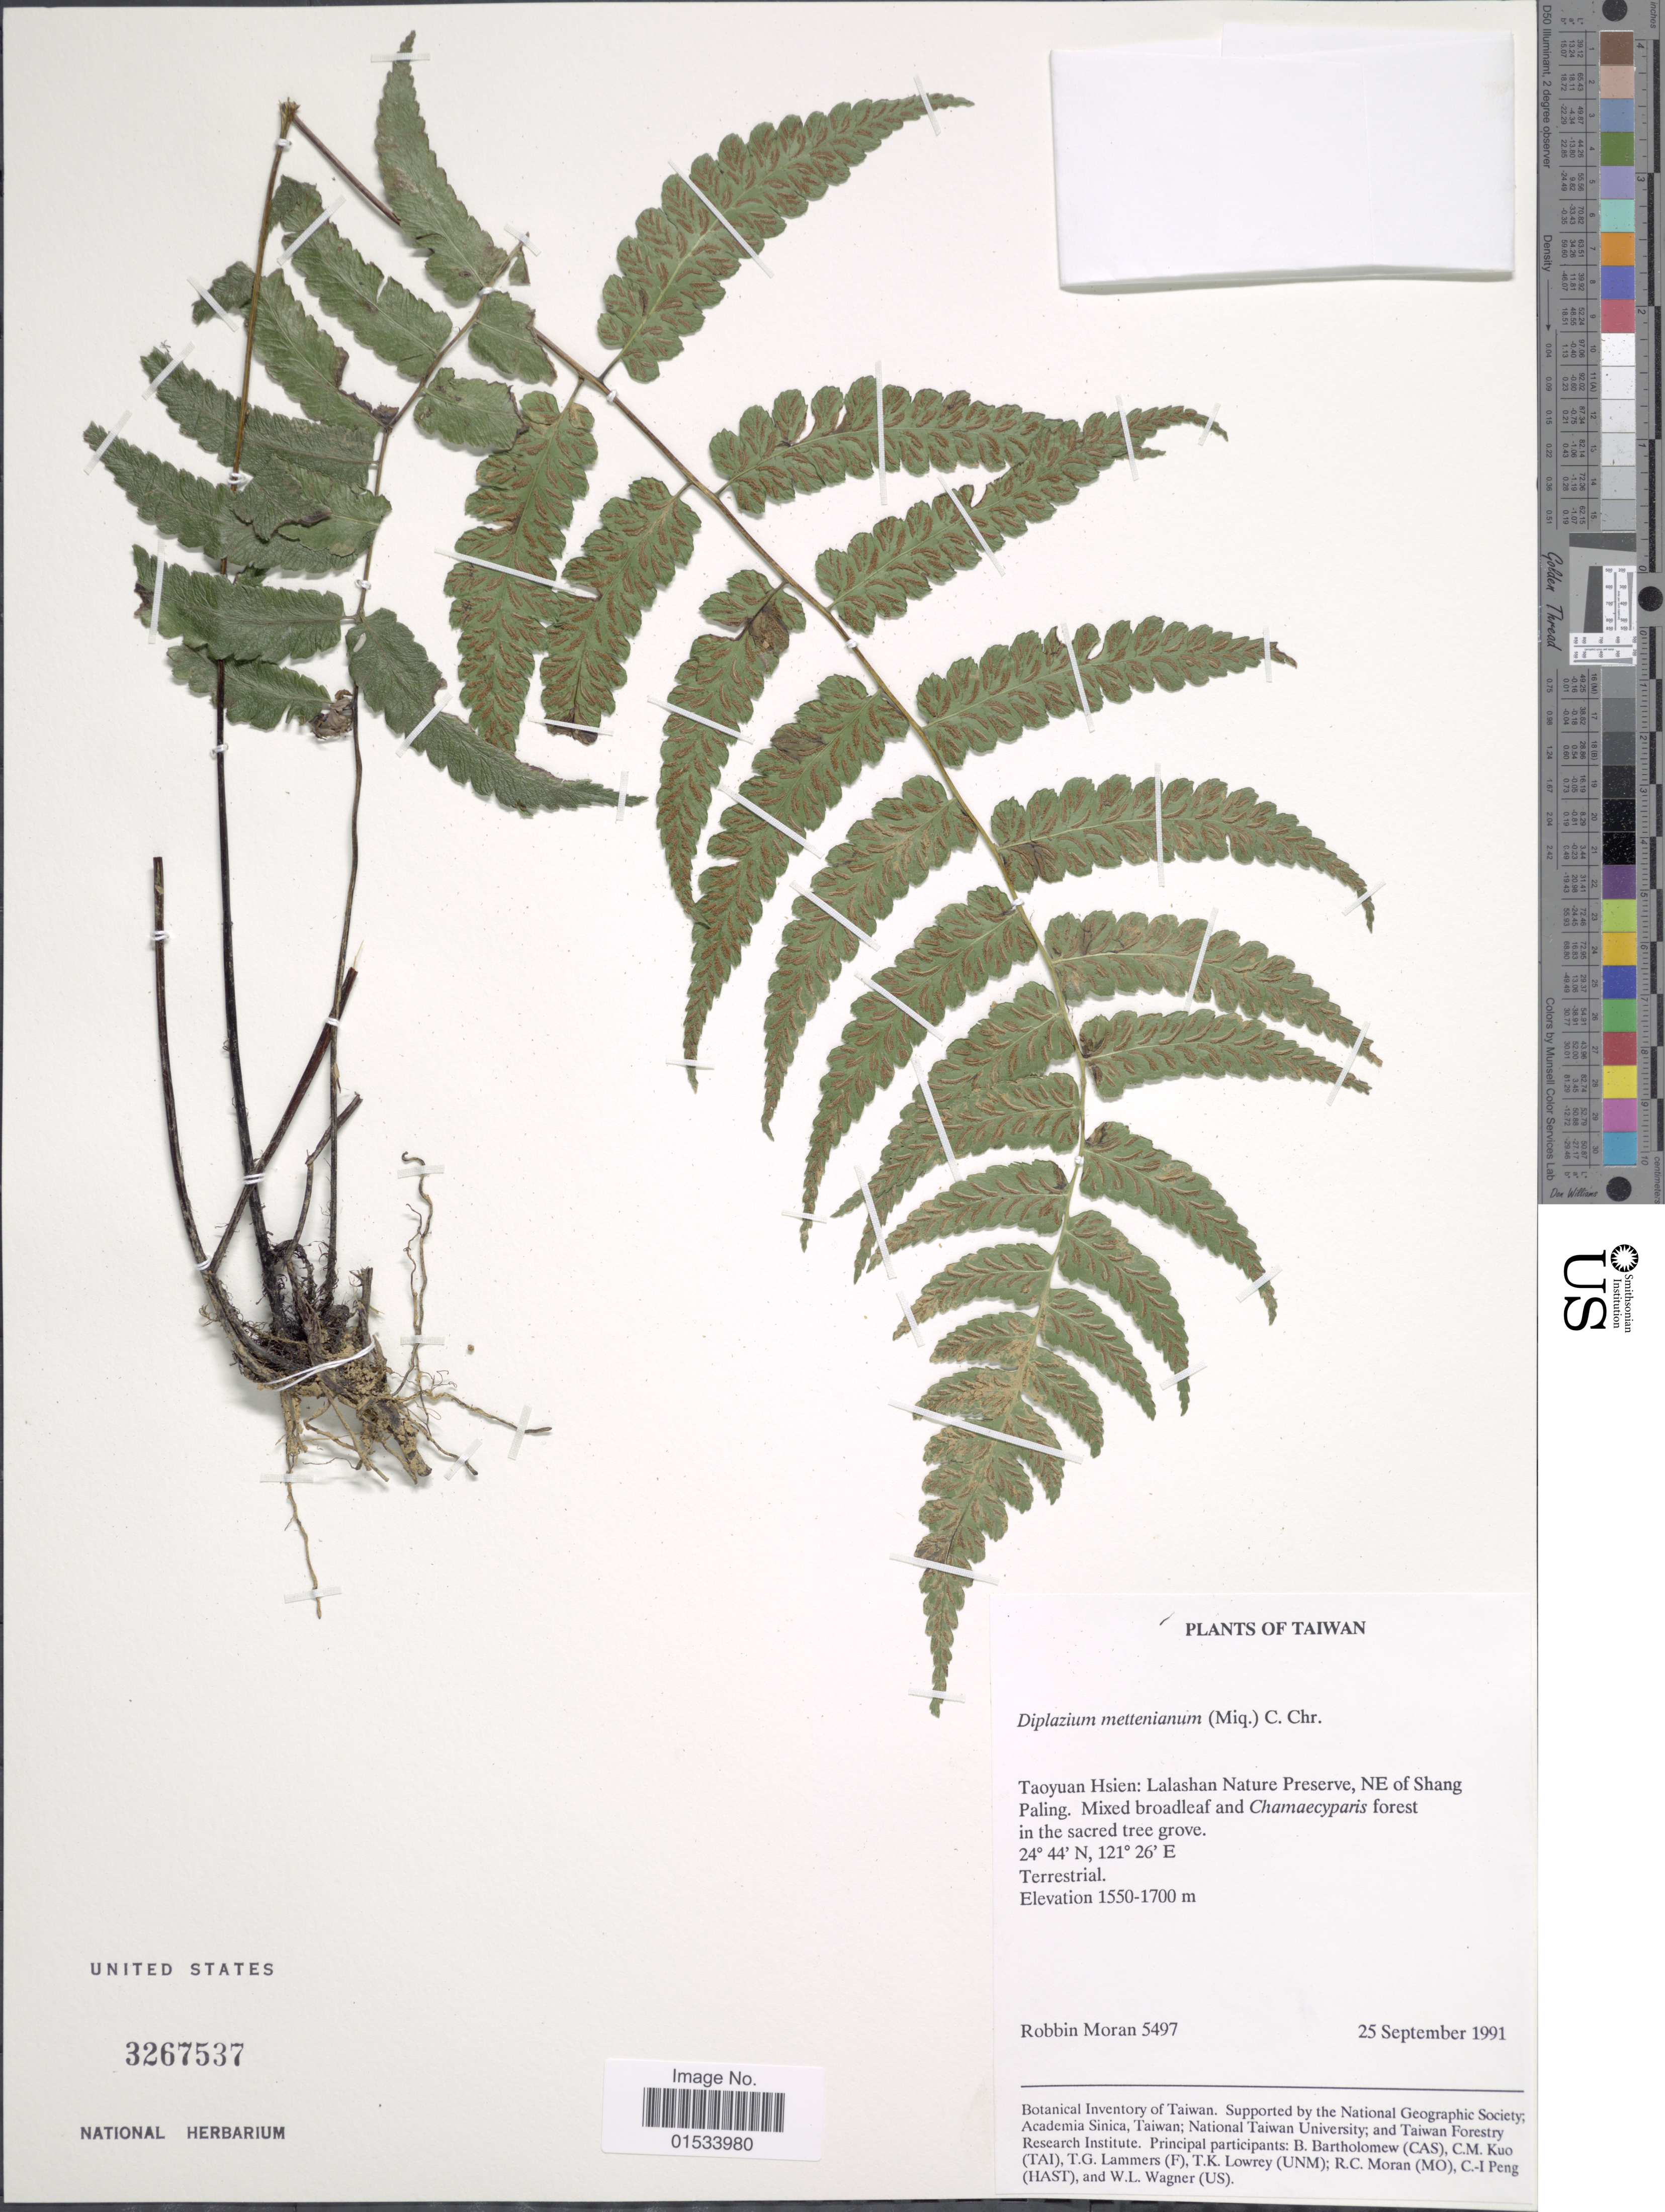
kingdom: Plantae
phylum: Tracheophyta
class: Polypodiopsida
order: Polypodiales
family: Athyriaceae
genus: Diplazium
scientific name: Diplazium mettenianum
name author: (Miq.) C. Chr.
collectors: R. C. Moran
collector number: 5497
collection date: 1991-09-25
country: Taiwan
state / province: Taoyuan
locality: Taoyuan Hsien: Lalashan Nature Preserve, NE of Shang Paling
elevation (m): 1550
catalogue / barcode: US 3267537